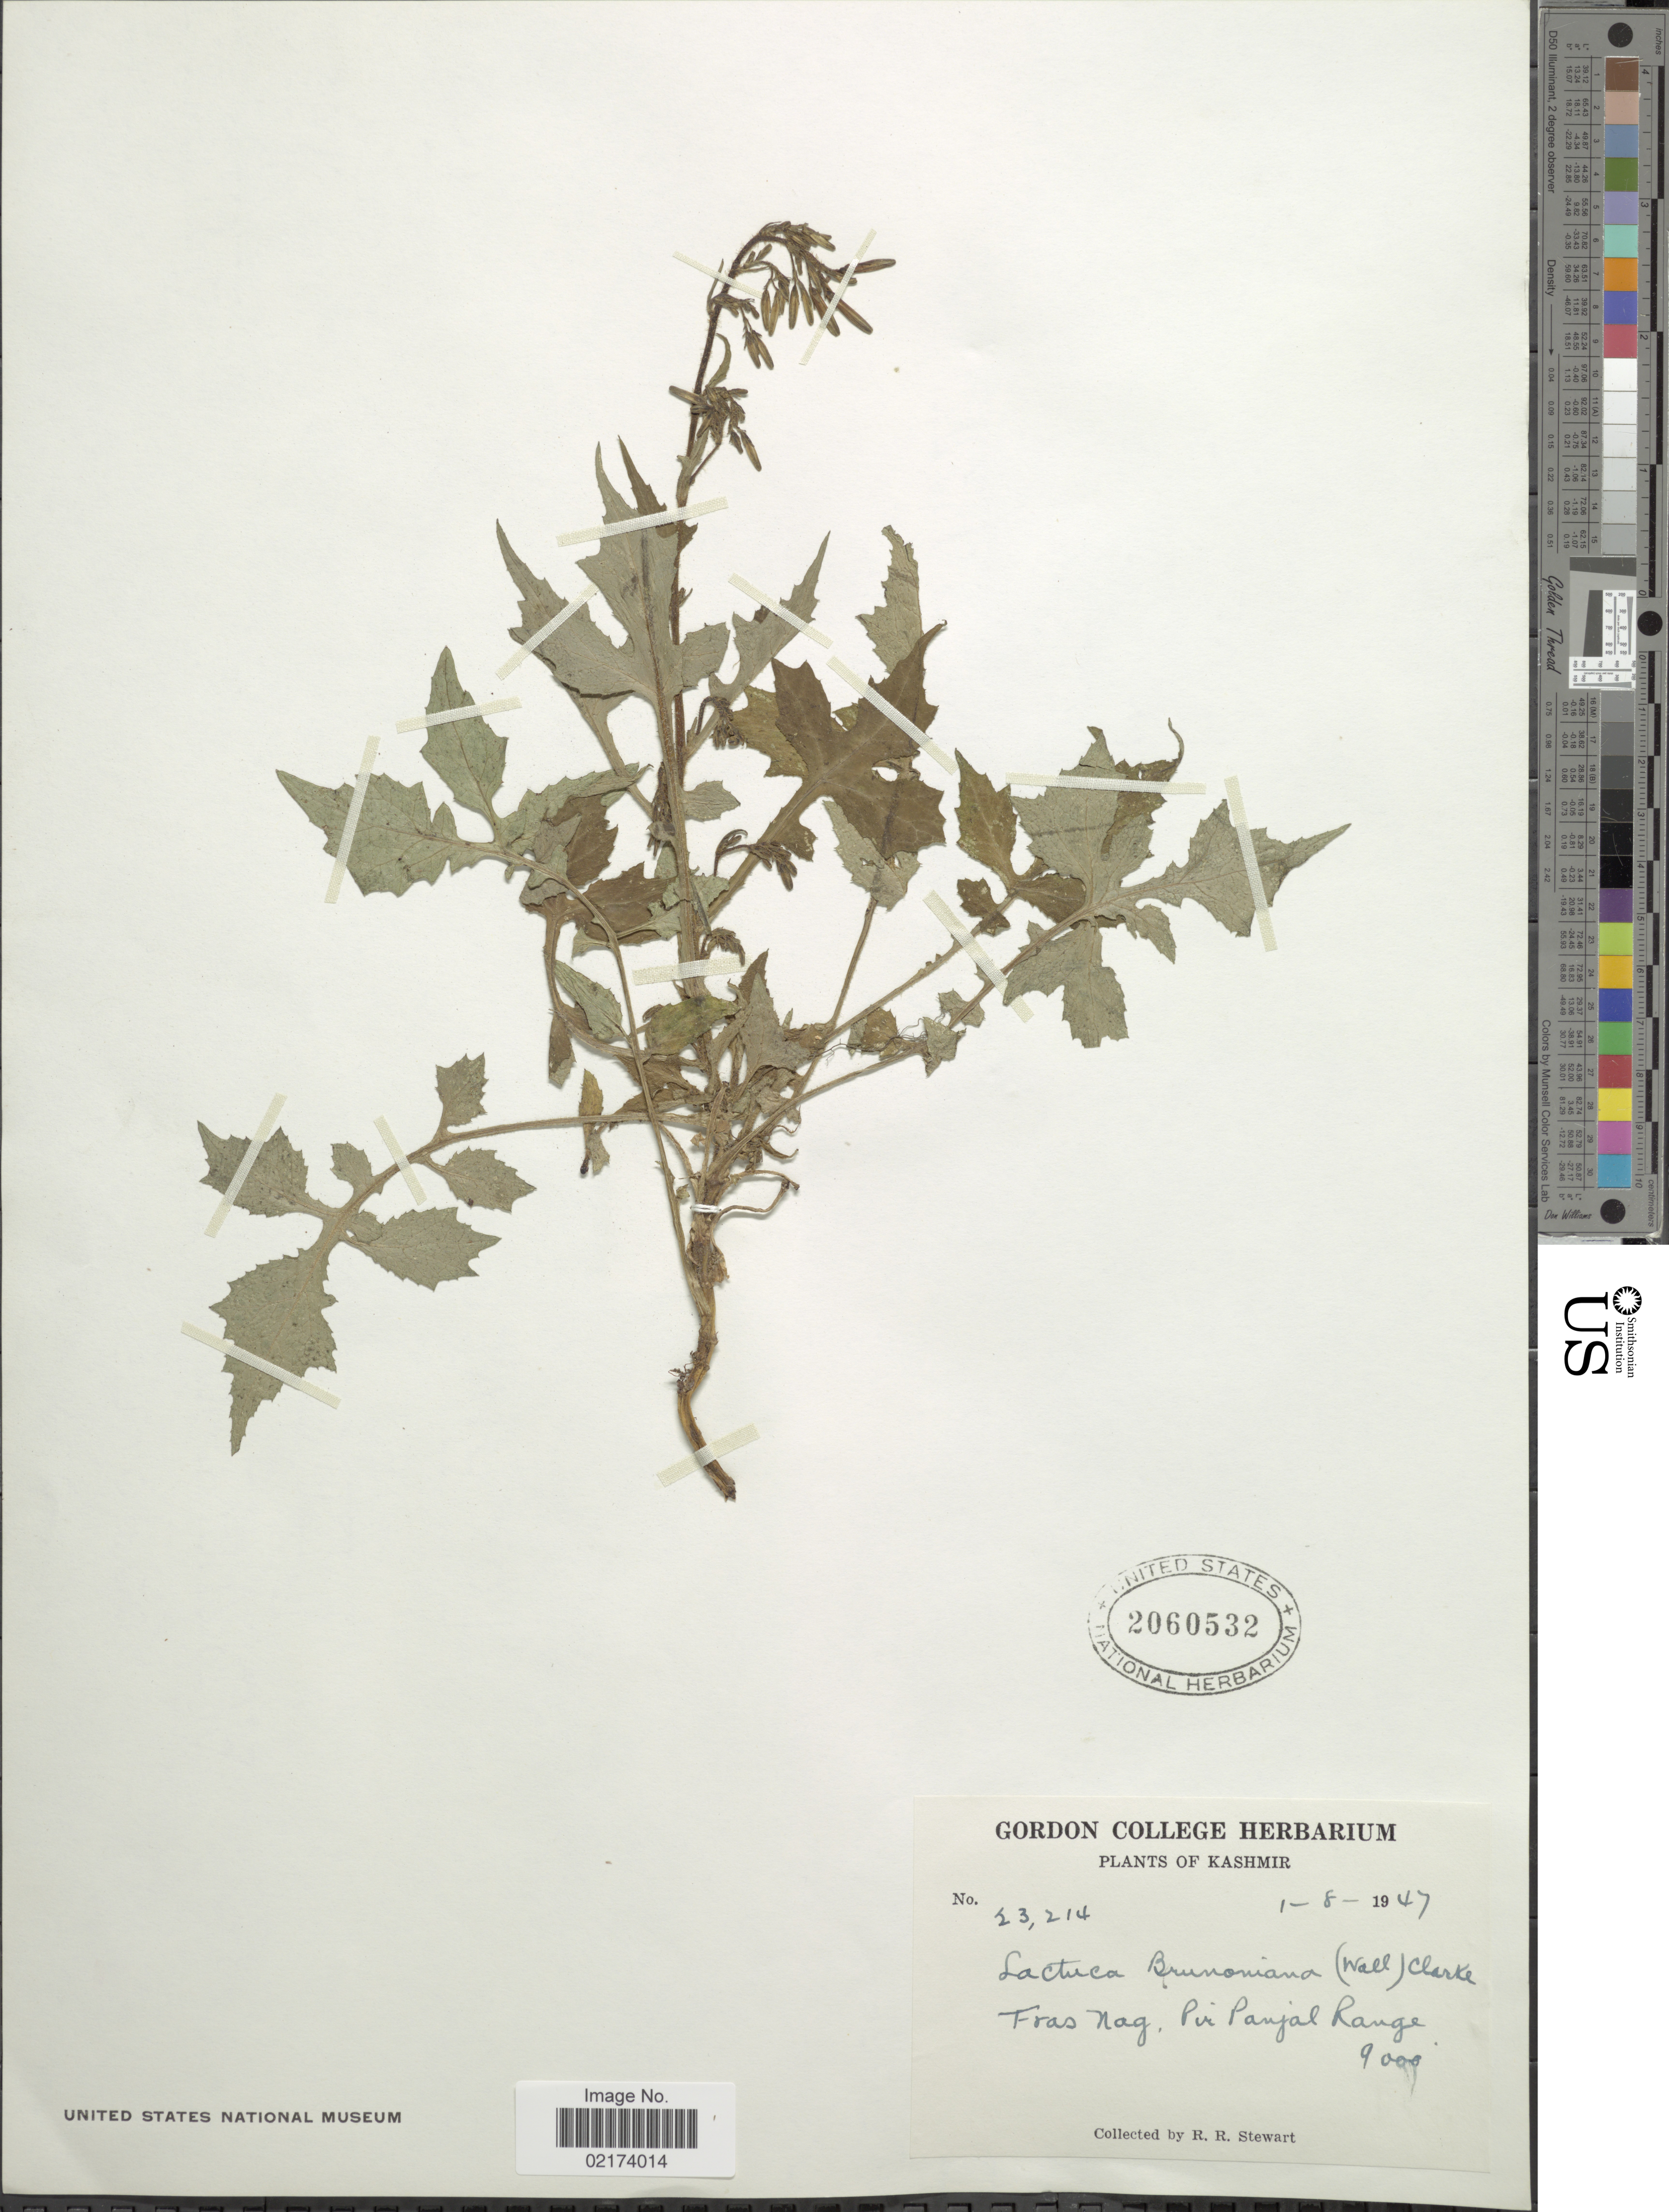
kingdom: Plantae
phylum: Tracheophyta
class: Magnoliopsida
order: Asterales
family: Asteraceae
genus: Lactuca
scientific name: Lactuca brunoniana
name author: (DC.) C.B. Clarke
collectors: R. R. Stewart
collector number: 23214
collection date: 1947-08-01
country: India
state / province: Jammu and Kashmir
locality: Kashmir, Fras Nag., Pir Panjal Range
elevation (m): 2743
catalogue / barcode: US 2060532